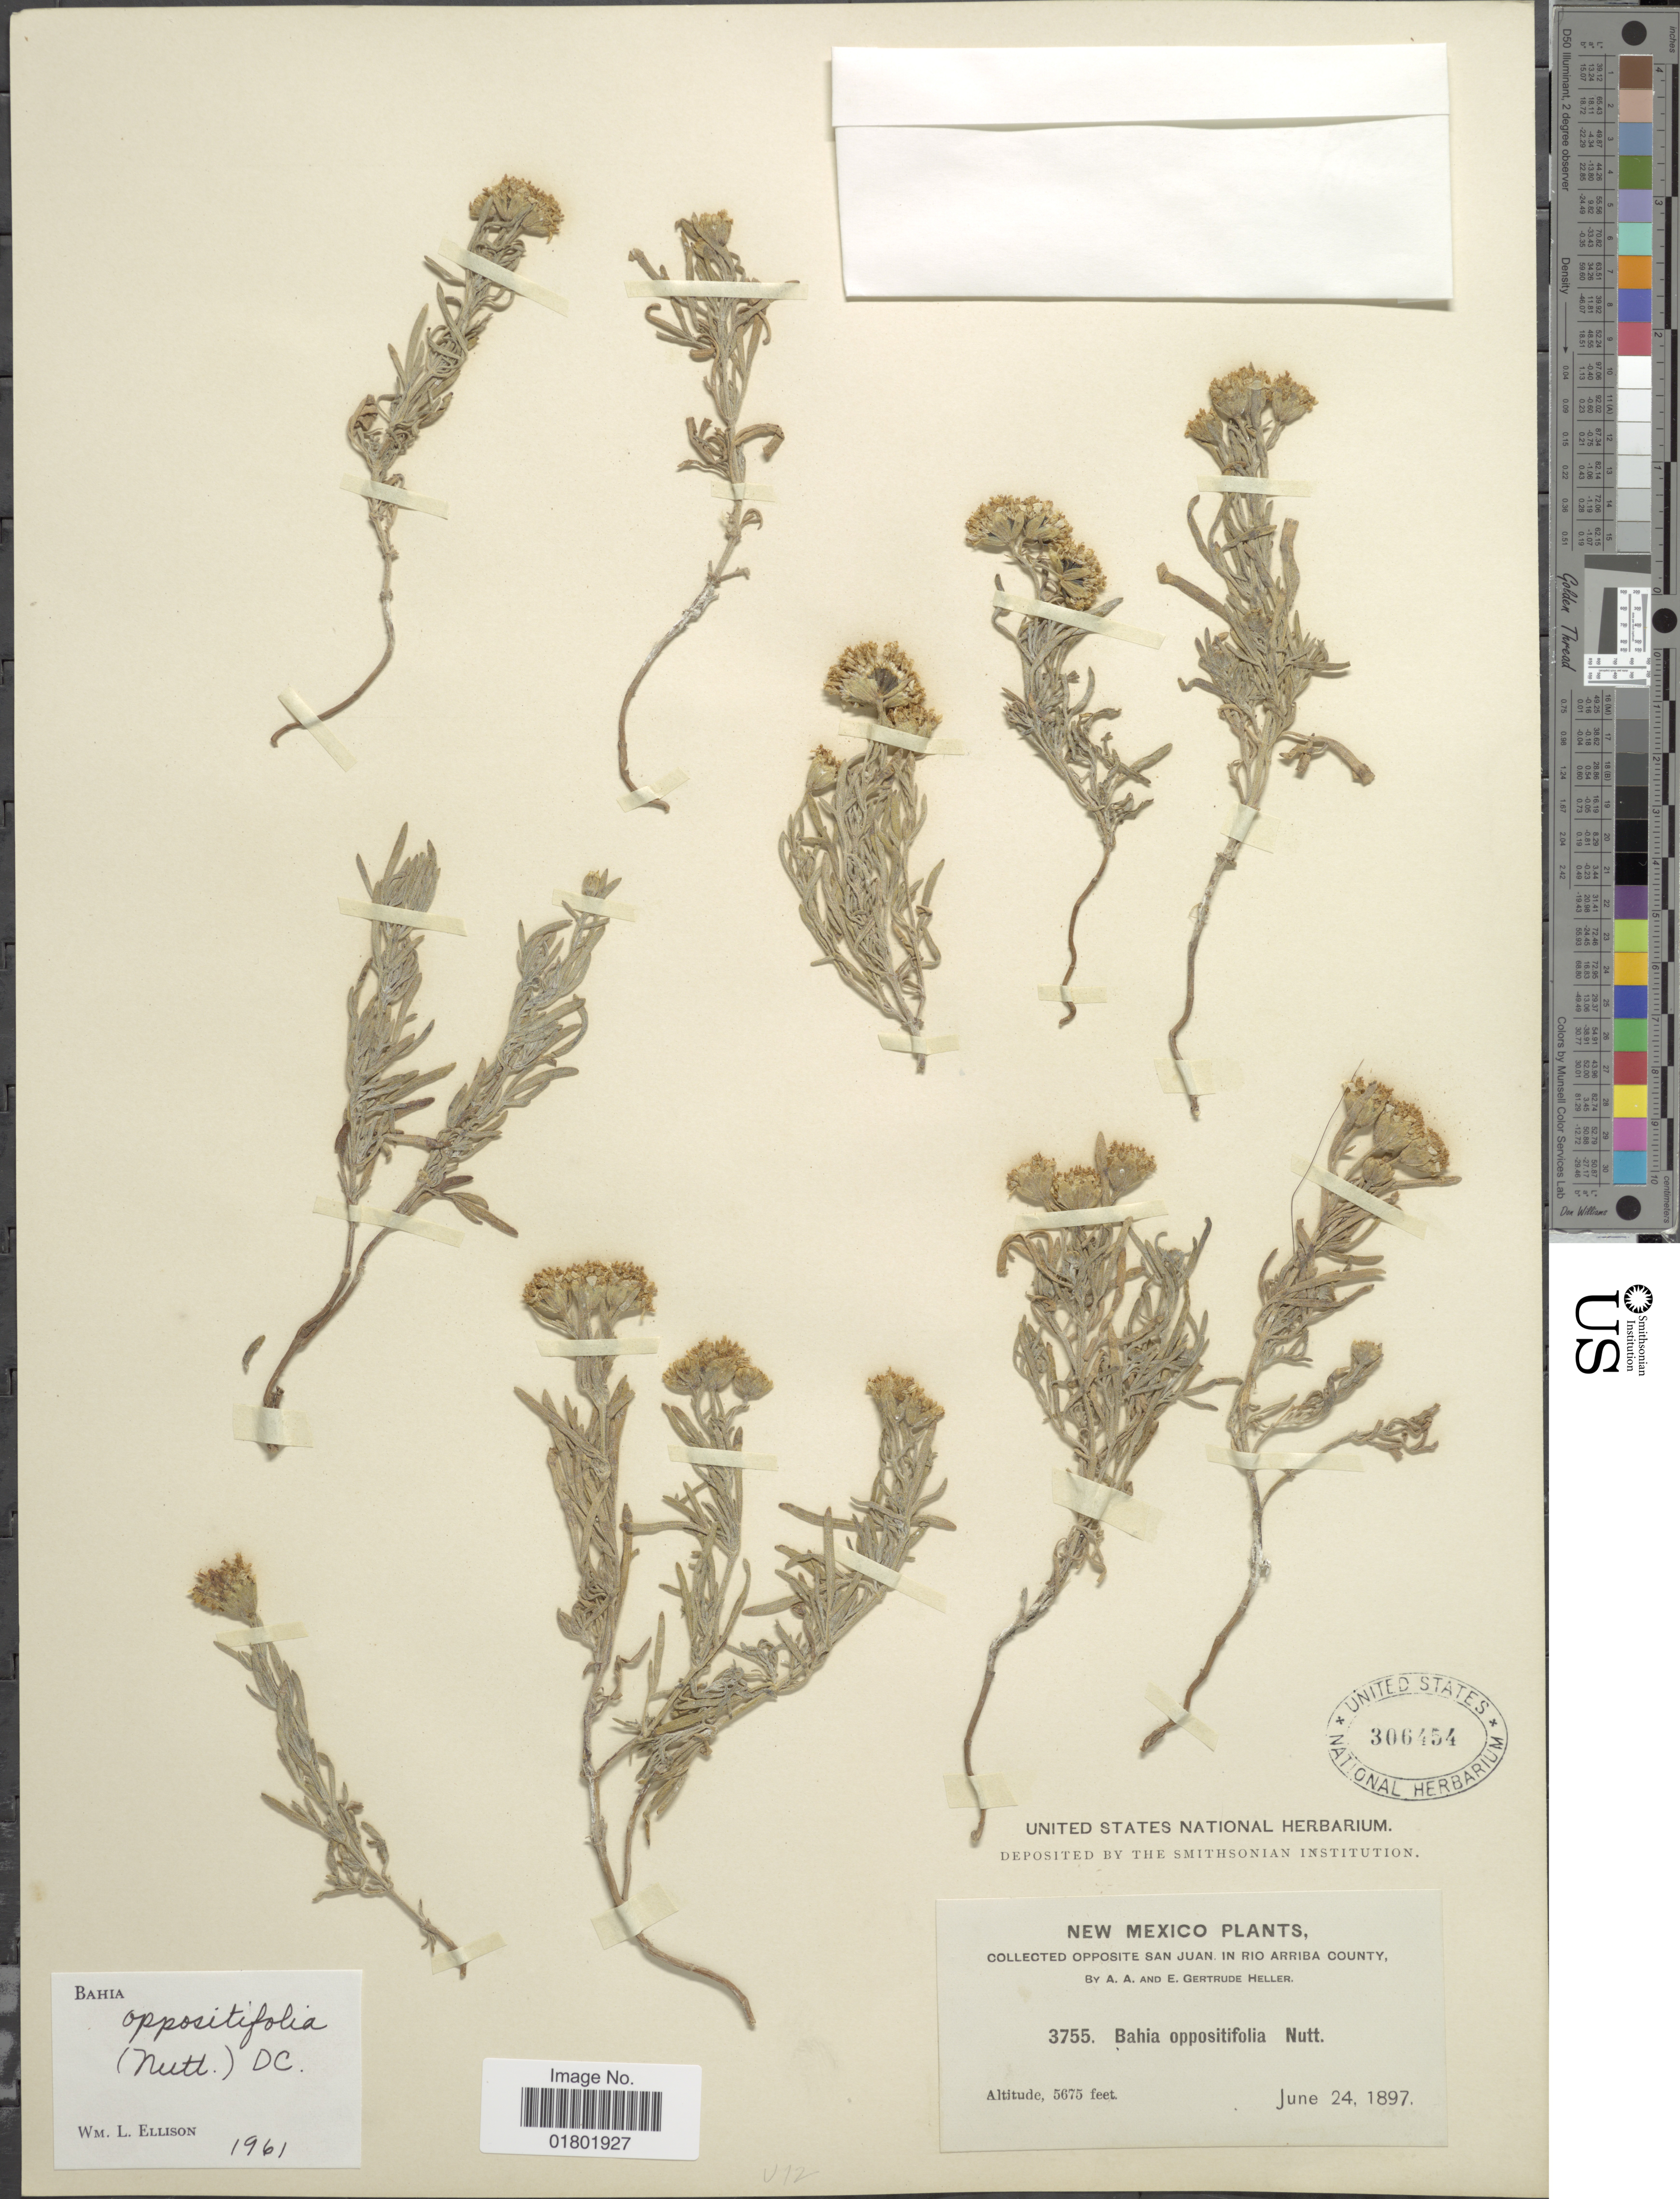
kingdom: Plantae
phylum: Tracheophyta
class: Magnoliopsida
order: Asterales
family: Asteraceae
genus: Bahia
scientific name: Bahia oppositifolia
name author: Nutt.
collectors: A. A. Heller & E. G. Heller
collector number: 3755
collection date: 1897-06-24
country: United States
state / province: New Mexico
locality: Opposite San Juan in Rio Arriba County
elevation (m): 1730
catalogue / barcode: US 306454